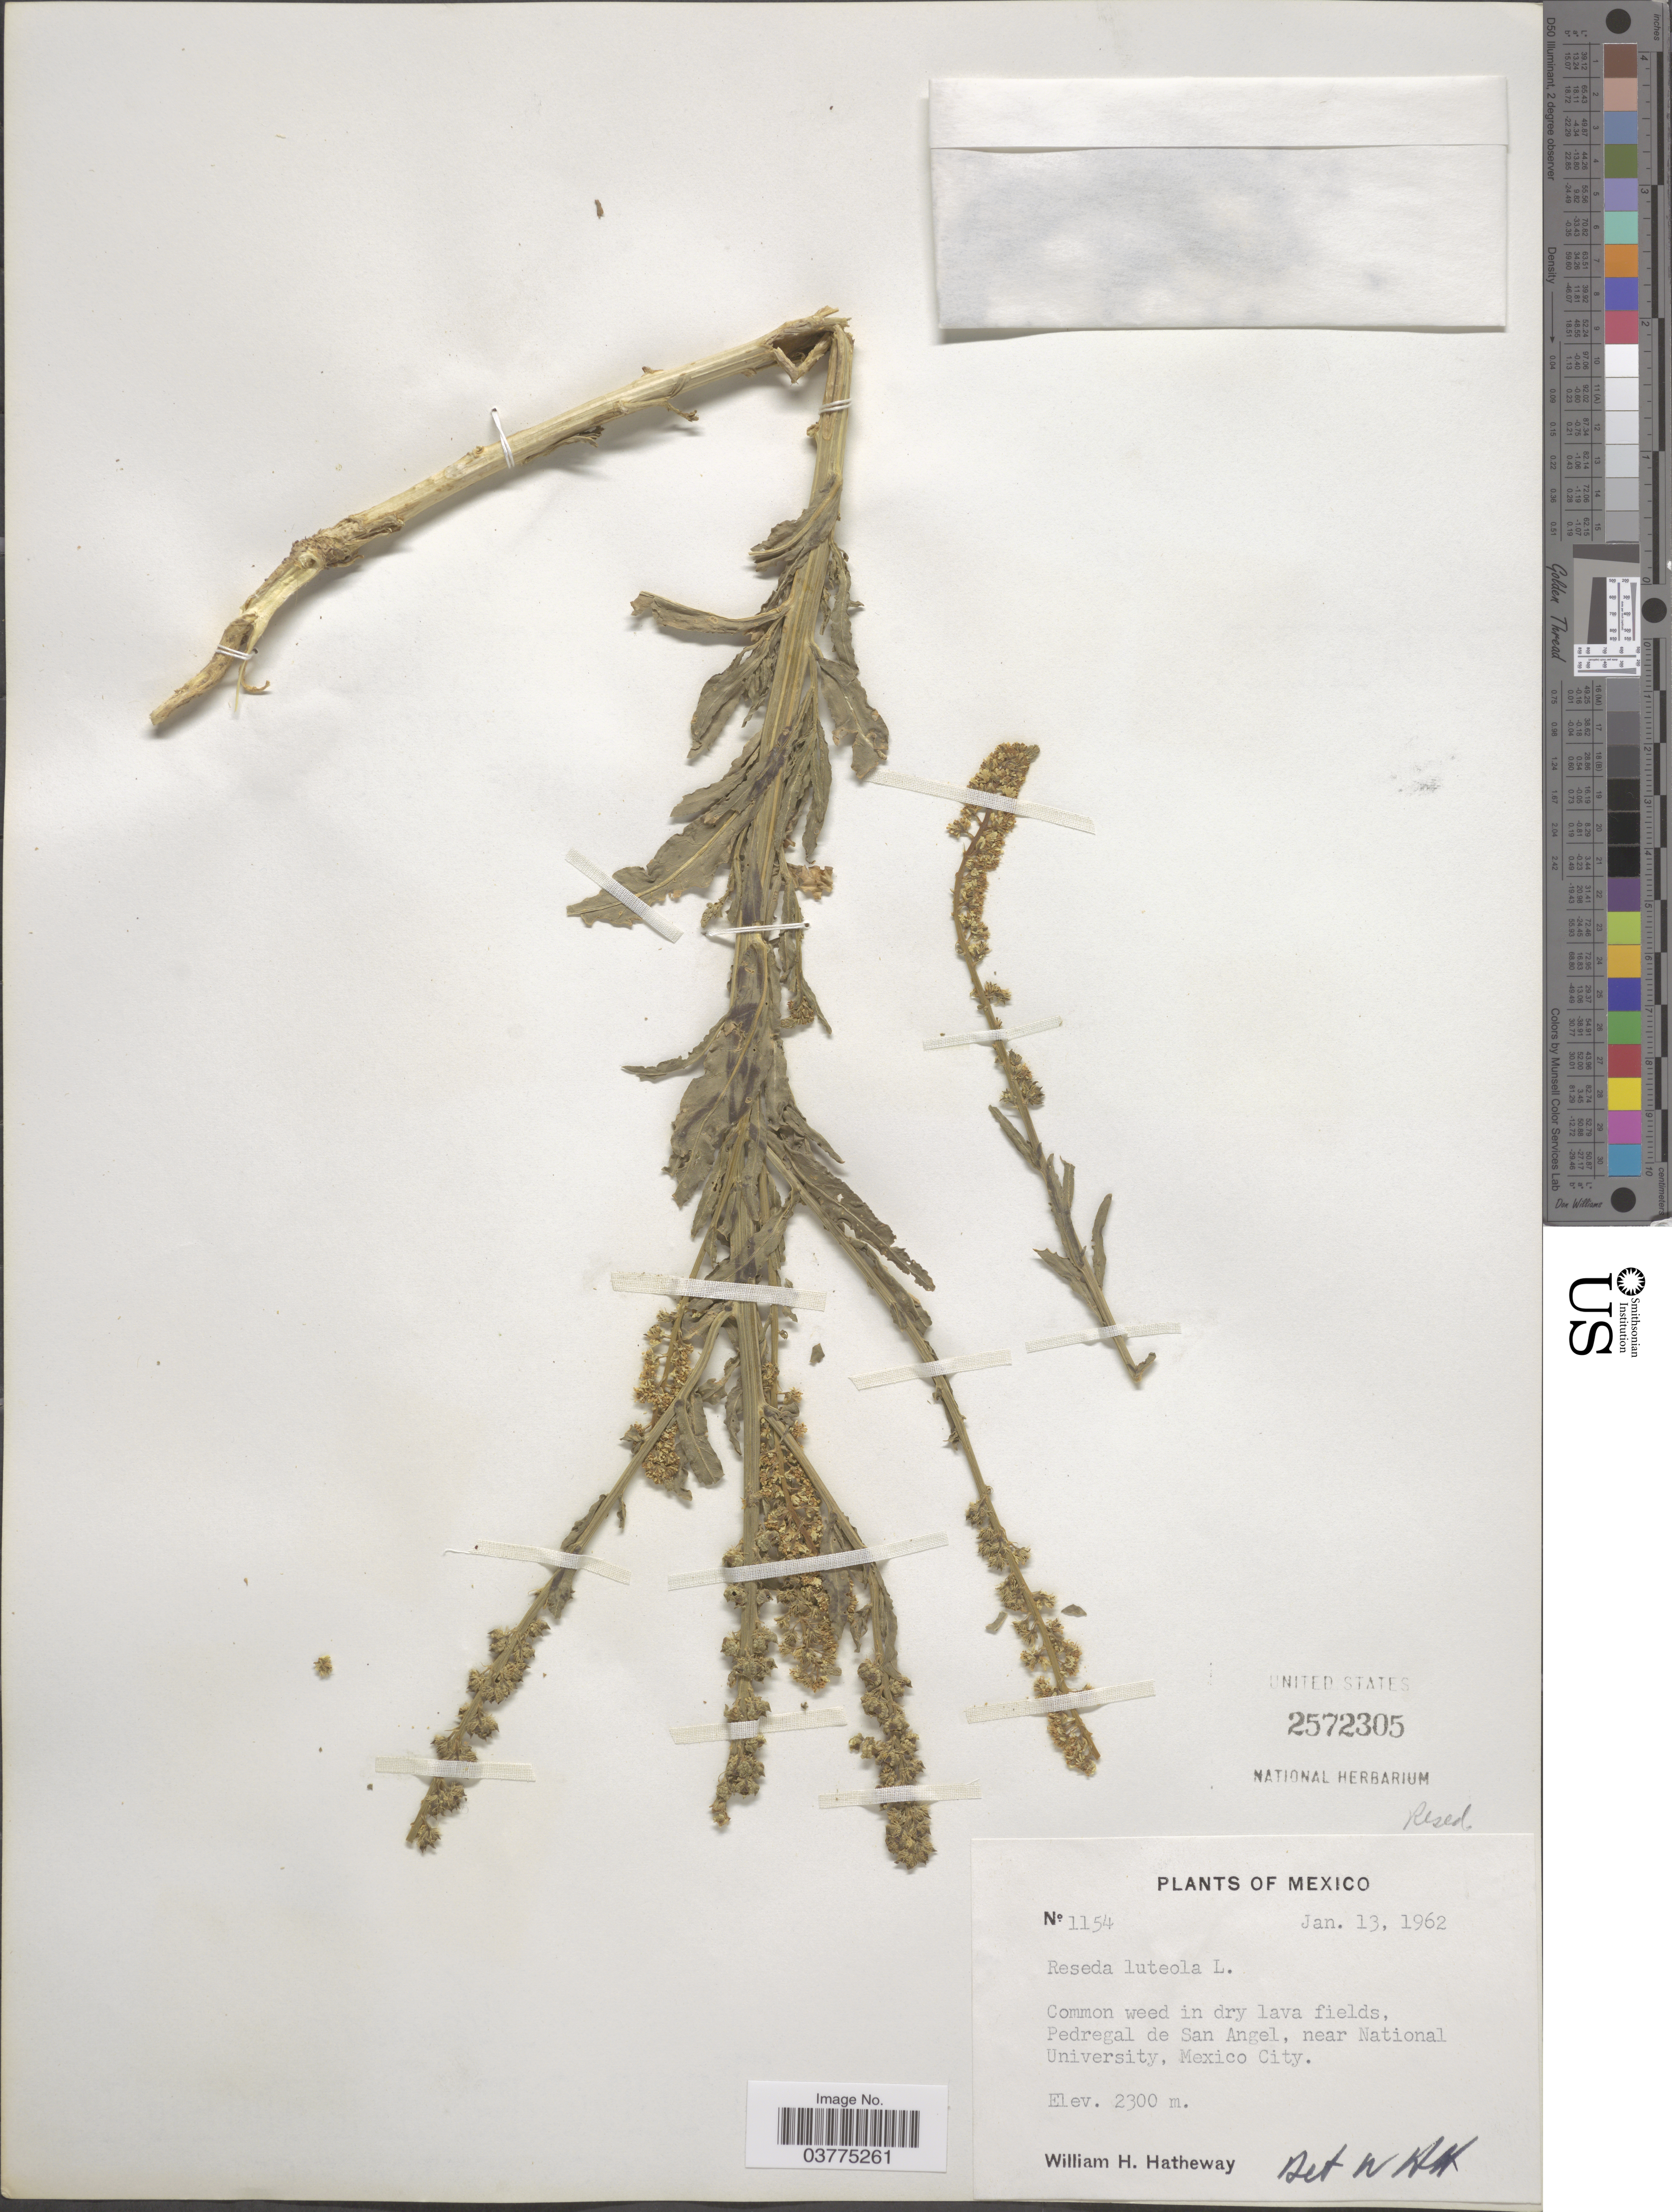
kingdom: Plantae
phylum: Tracheophyta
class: Magnoliopsida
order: Brassicales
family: Resedaceae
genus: Reseda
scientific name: Reseda luteola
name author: L.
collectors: W. H. Hatheway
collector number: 1154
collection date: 1962-01-13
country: Mexico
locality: Pedregal de San Angel, near National University, Mexico City.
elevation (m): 2300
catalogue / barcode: US 2572305